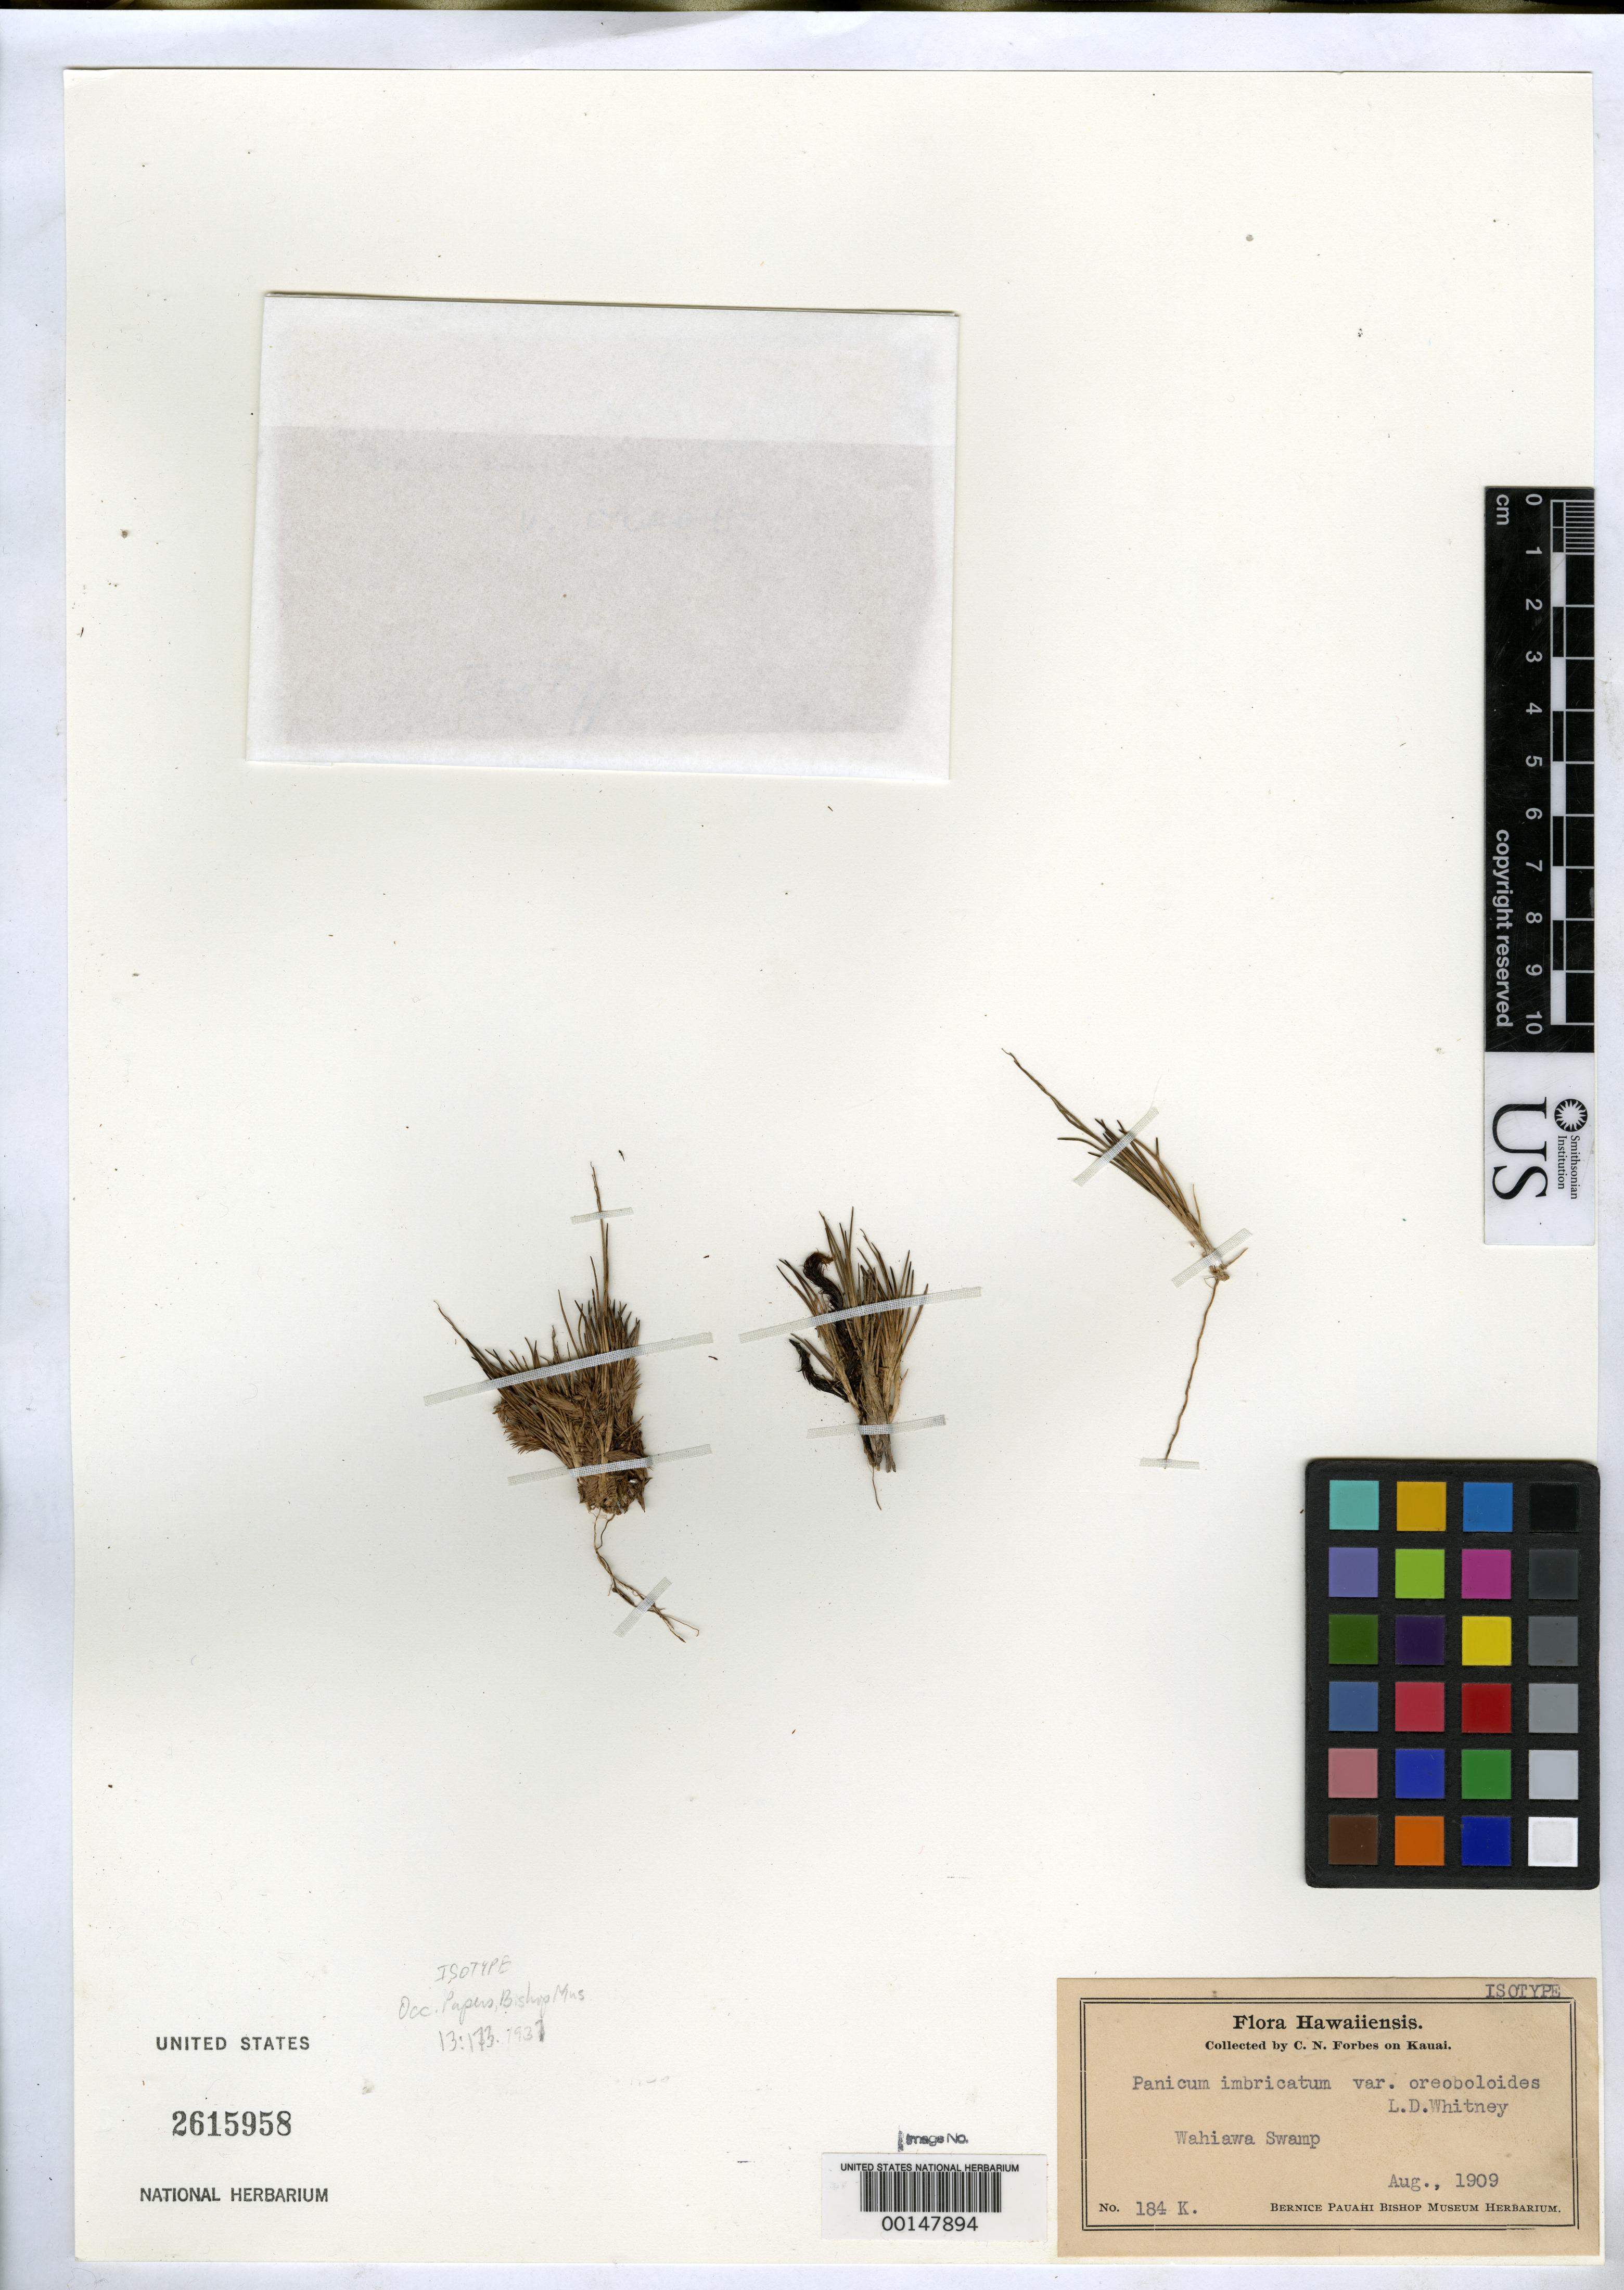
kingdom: Plantae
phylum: Tracheophyta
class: Liliopsida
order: Poales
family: Poaceae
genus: Panicum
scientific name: Panicum imbricatum var. oreoboloides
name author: Whitney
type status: Isotype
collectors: C. N. Forbes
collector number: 184.K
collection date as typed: Aug 1909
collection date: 1909-08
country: United States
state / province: Hawaii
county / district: Kauai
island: Kaua'i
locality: Wahiawa Swamp.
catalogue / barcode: US 2615958